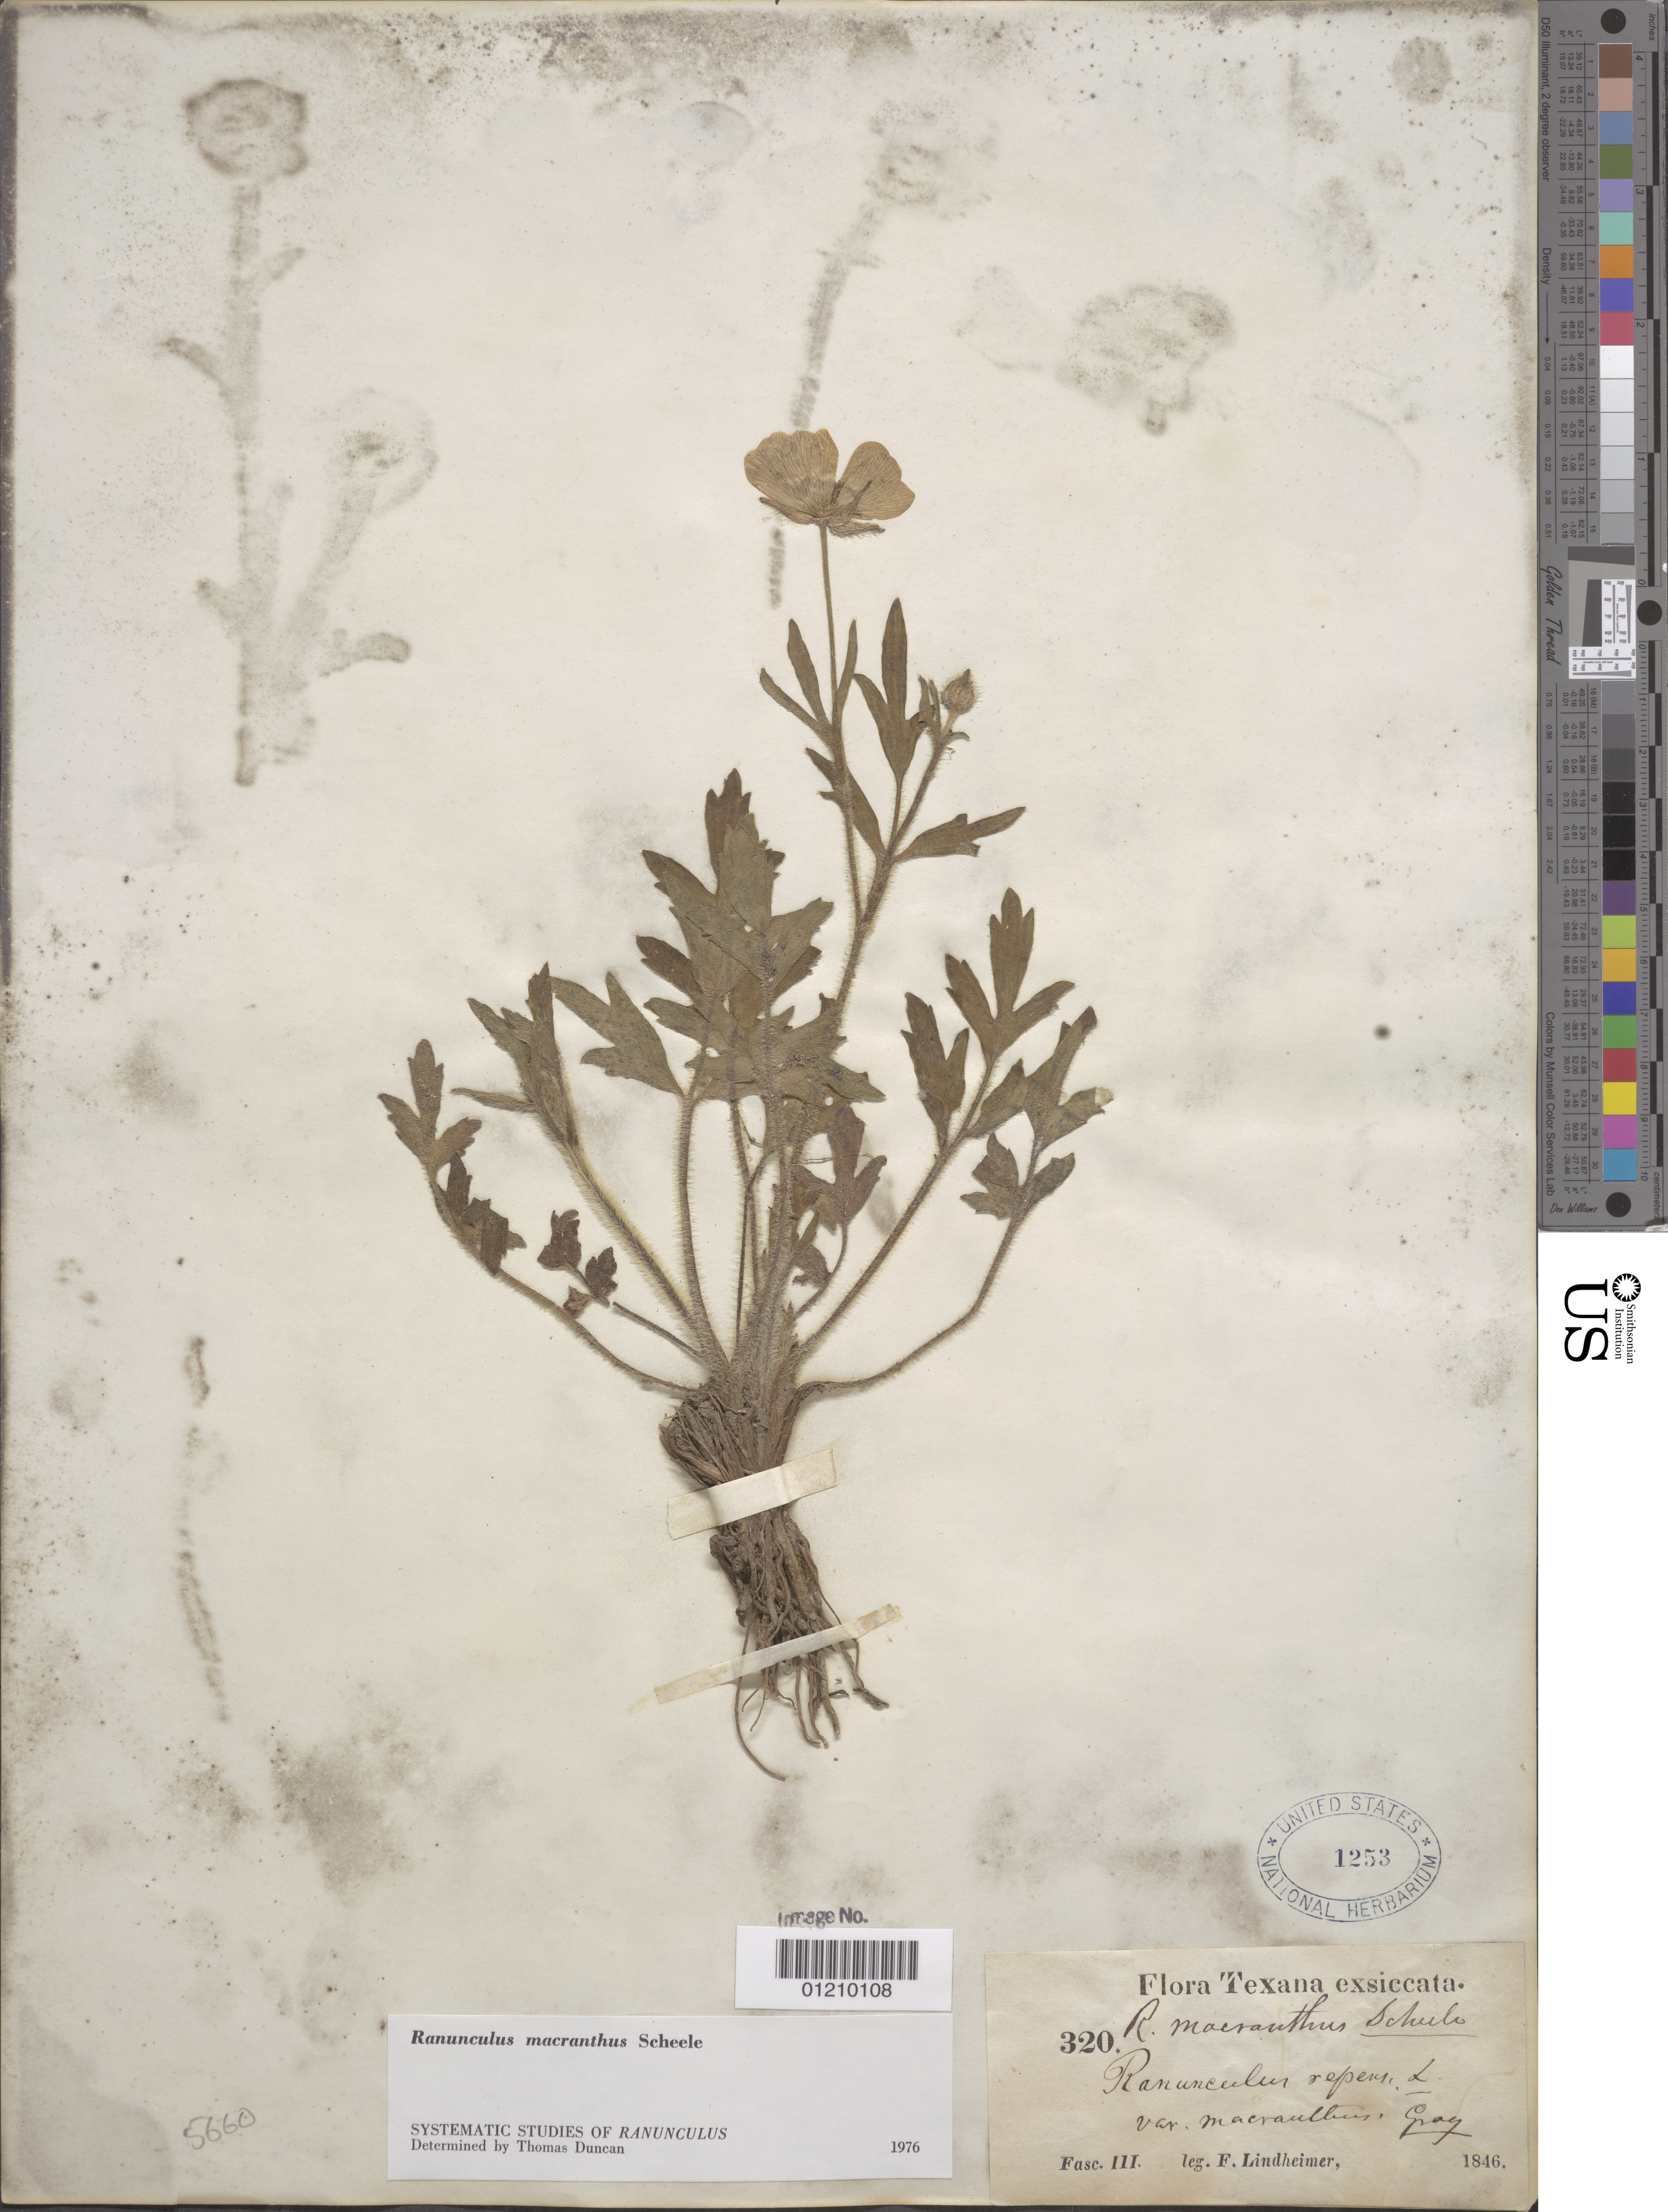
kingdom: Plantae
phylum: Tracheophyta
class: Magnoliopsida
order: Ranunculales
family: Ranunculaceae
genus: Ranunculus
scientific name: Ranunculus macranthus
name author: Scheele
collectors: F. J. Lindheimer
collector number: Fas III 320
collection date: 1846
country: United States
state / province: Texas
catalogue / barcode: US 1253